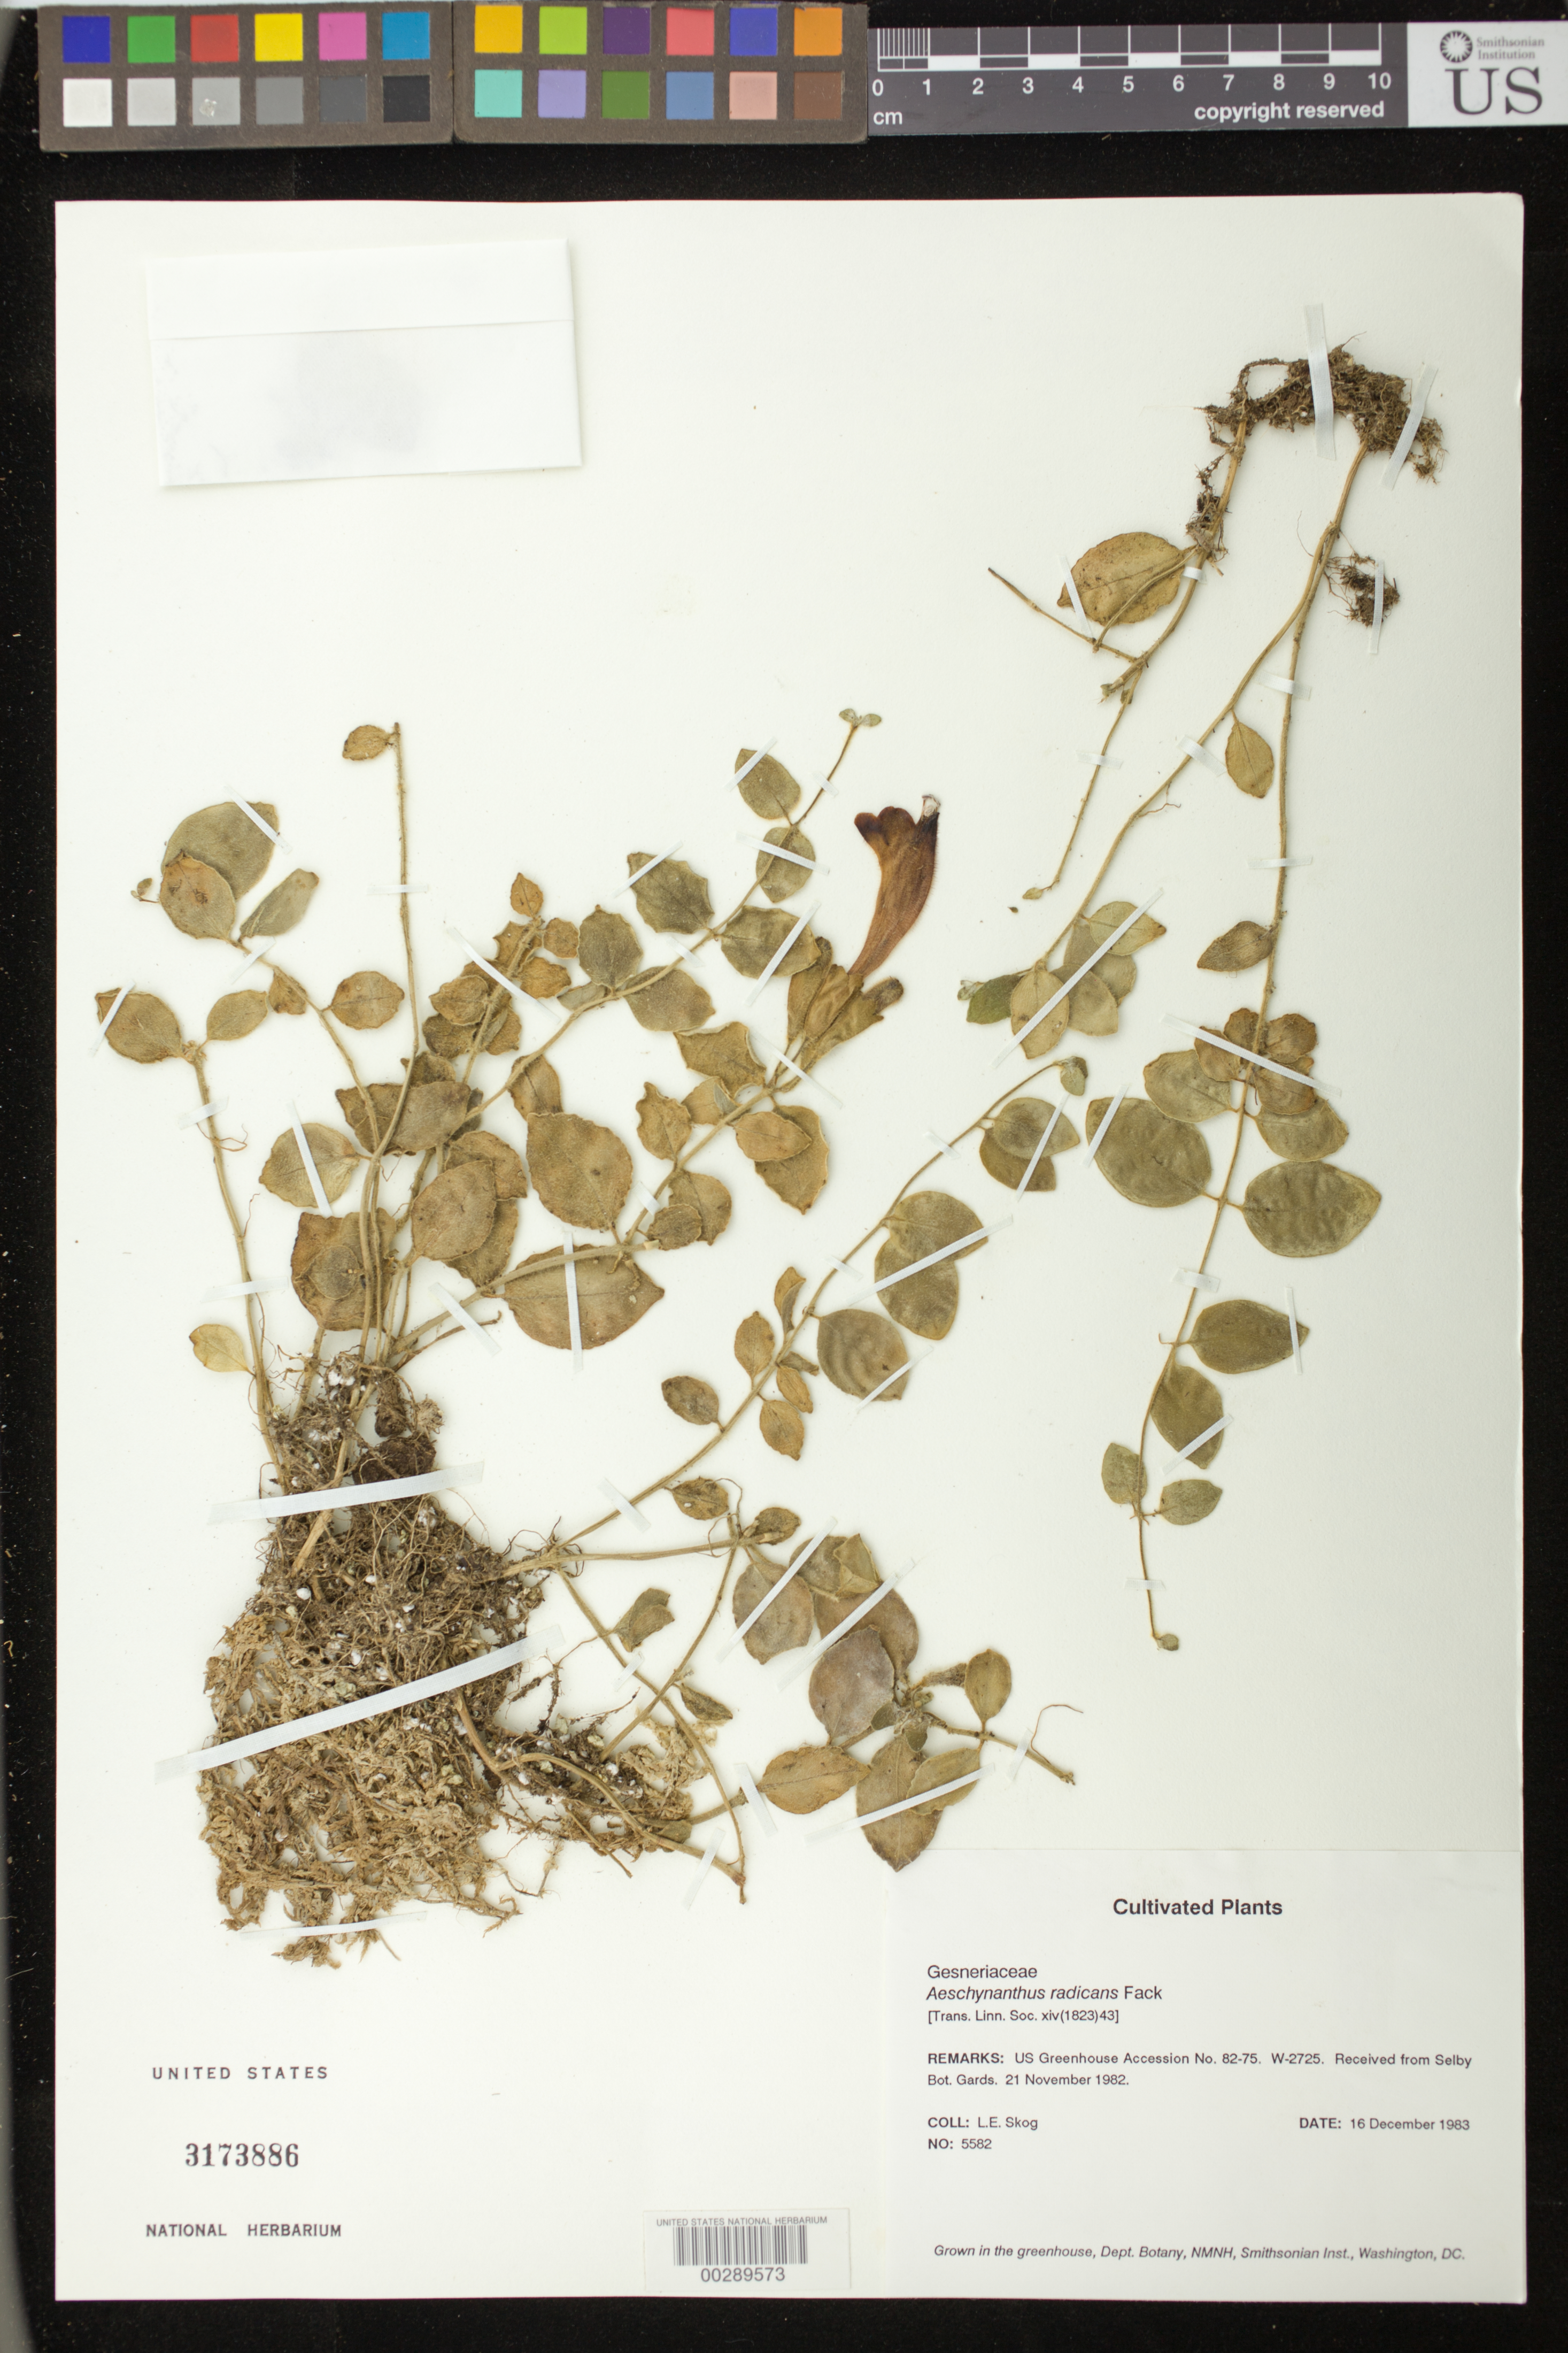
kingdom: Plantae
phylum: Tracheophyta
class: Magnoliopsida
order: Lamiales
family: Gesneriaceae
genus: Aeschynanthus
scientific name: Aeschynanthus radicans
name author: Jack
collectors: L. E. Skog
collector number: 5582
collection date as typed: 16 Dec 1983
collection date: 1983-12-16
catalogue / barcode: US 3173886